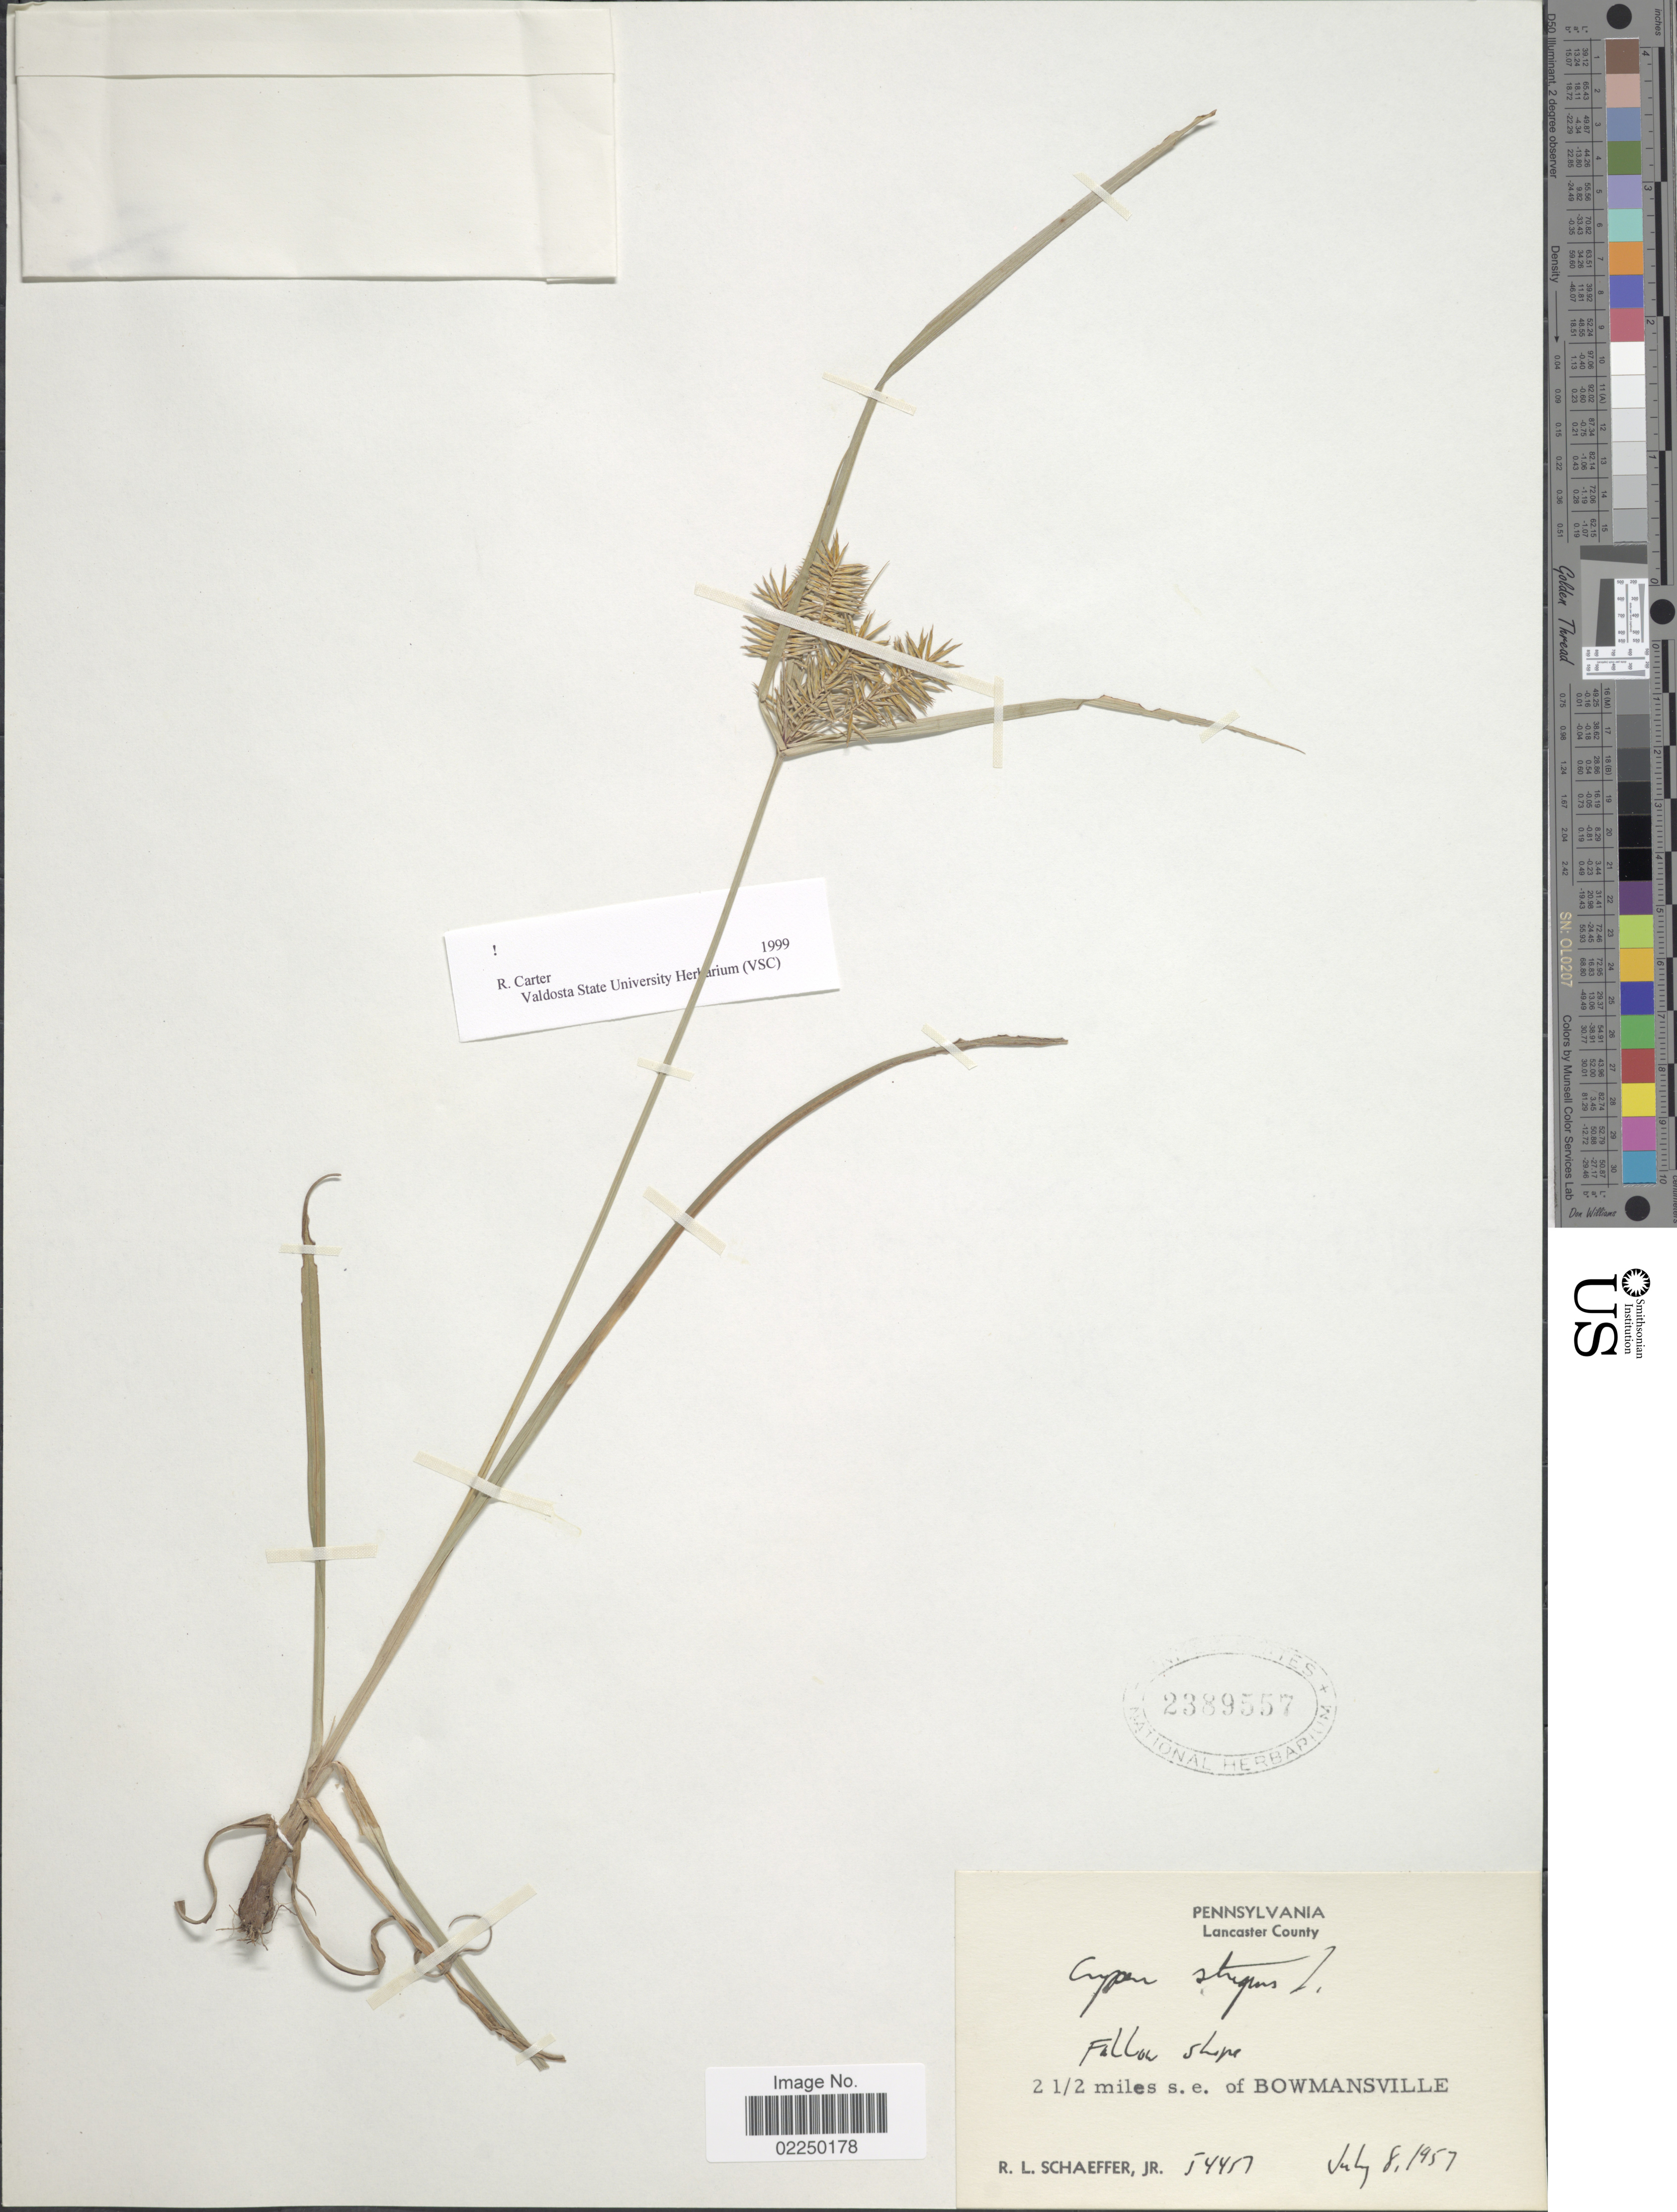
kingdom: Plantae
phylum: Tracheophyta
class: Liliopsida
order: Poales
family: Cyperaceae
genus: Cyperus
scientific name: Cyperus strigosus L.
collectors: R. L. Schaeffer Jr.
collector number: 54457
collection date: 1957-07-08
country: United States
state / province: Pennsylvania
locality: Lancaster County, Fallow slope, 21/2 miles s.e. of Bowmansville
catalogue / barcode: US 2389557